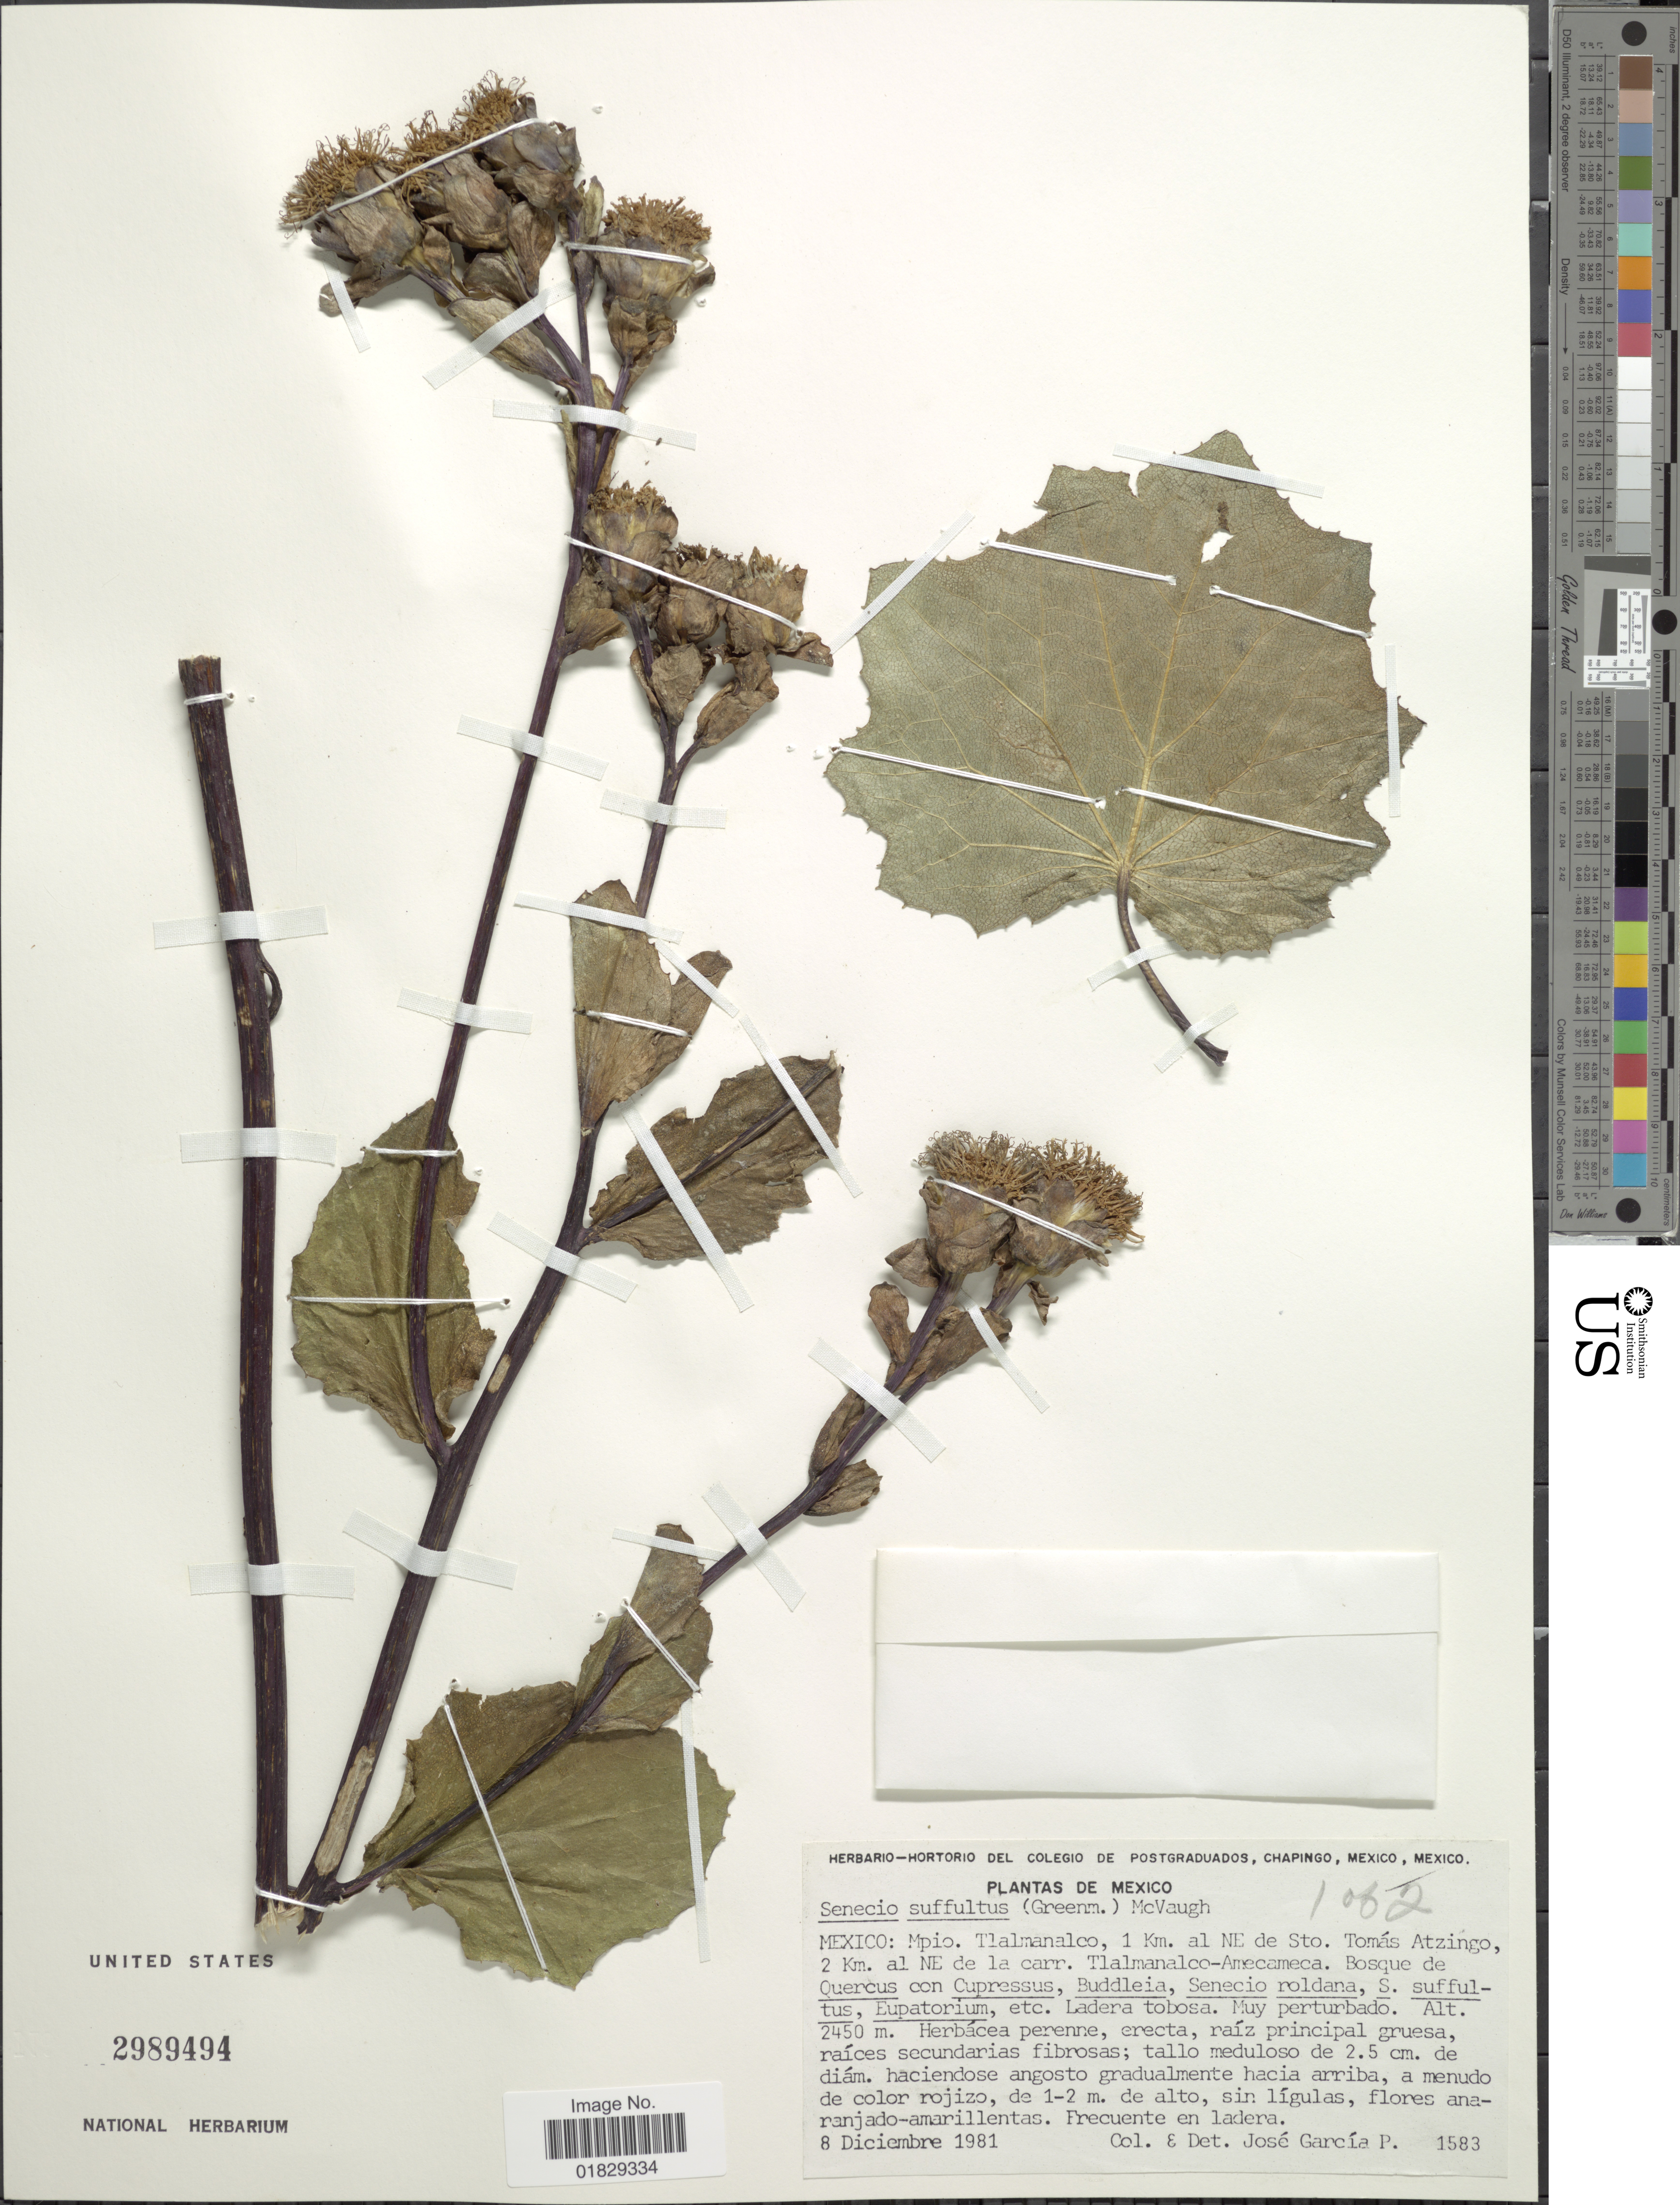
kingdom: Plantae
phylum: Tracheophyta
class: Magnoliopsida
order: Asterales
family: Asteraceae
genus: Roldana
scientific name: Roldana suffulta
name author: (Greenm.) H. Rob. & Brettell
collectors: J. García-P.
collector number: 1583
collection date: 1981-12-08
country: Mexico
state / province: México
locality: Mexico: Mpio. Tlalmanalco, 1 Km. al NE de Sto. Tomás Atzingo, 2 Km. al NE de la carr. Tlalmanalco-Amecameca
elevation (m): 2450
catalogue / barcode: US 2989494